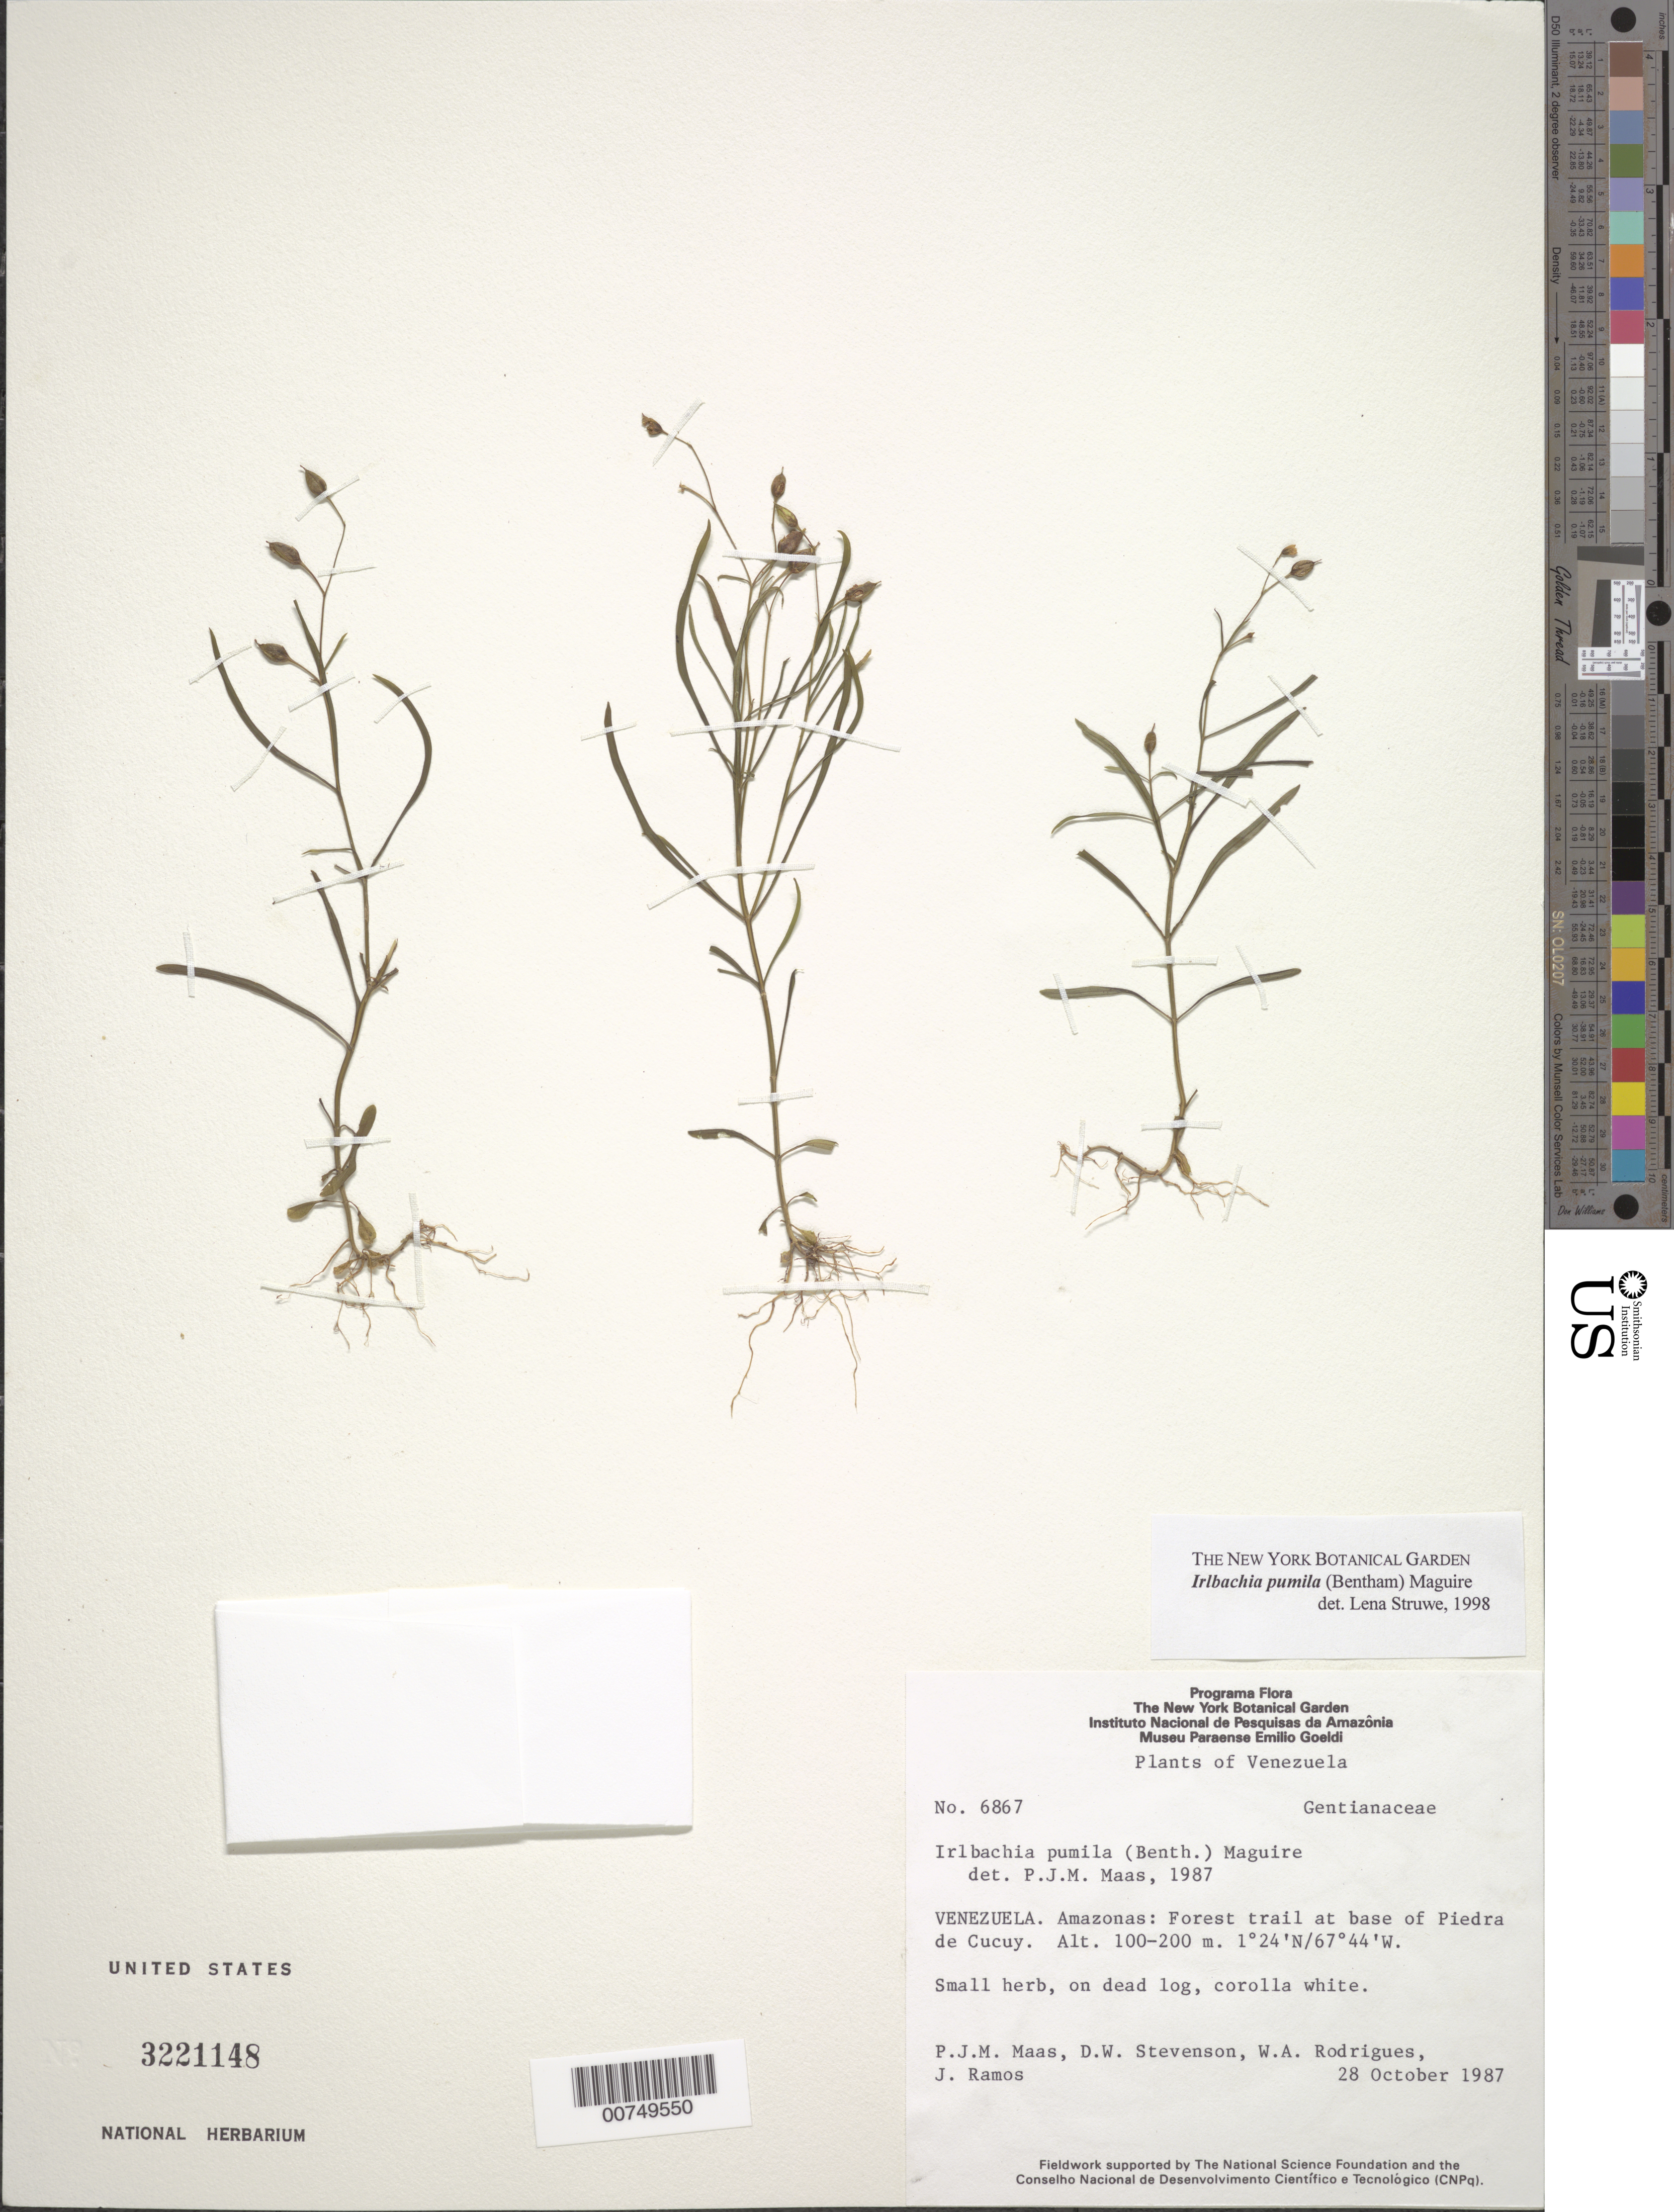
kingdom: Plantae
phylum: Tracheophyta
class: Magnoliopsida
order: Gentianales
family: Gentianaceae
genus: Irlbachia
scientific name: Irlbachia pumila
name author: (Benth.) Maguire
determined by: Struwe, L.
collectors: P. Maas, D. W. Stevenson, W. A. Rodrigues & J. Ramos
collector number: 6867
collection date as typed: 28-Oct-87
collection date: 1987-10-28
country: Venezuela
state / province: Amazonas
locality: Piedra de Cucuy, forest reail at base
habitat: Dead log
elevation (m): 100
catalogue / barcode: US 3221148